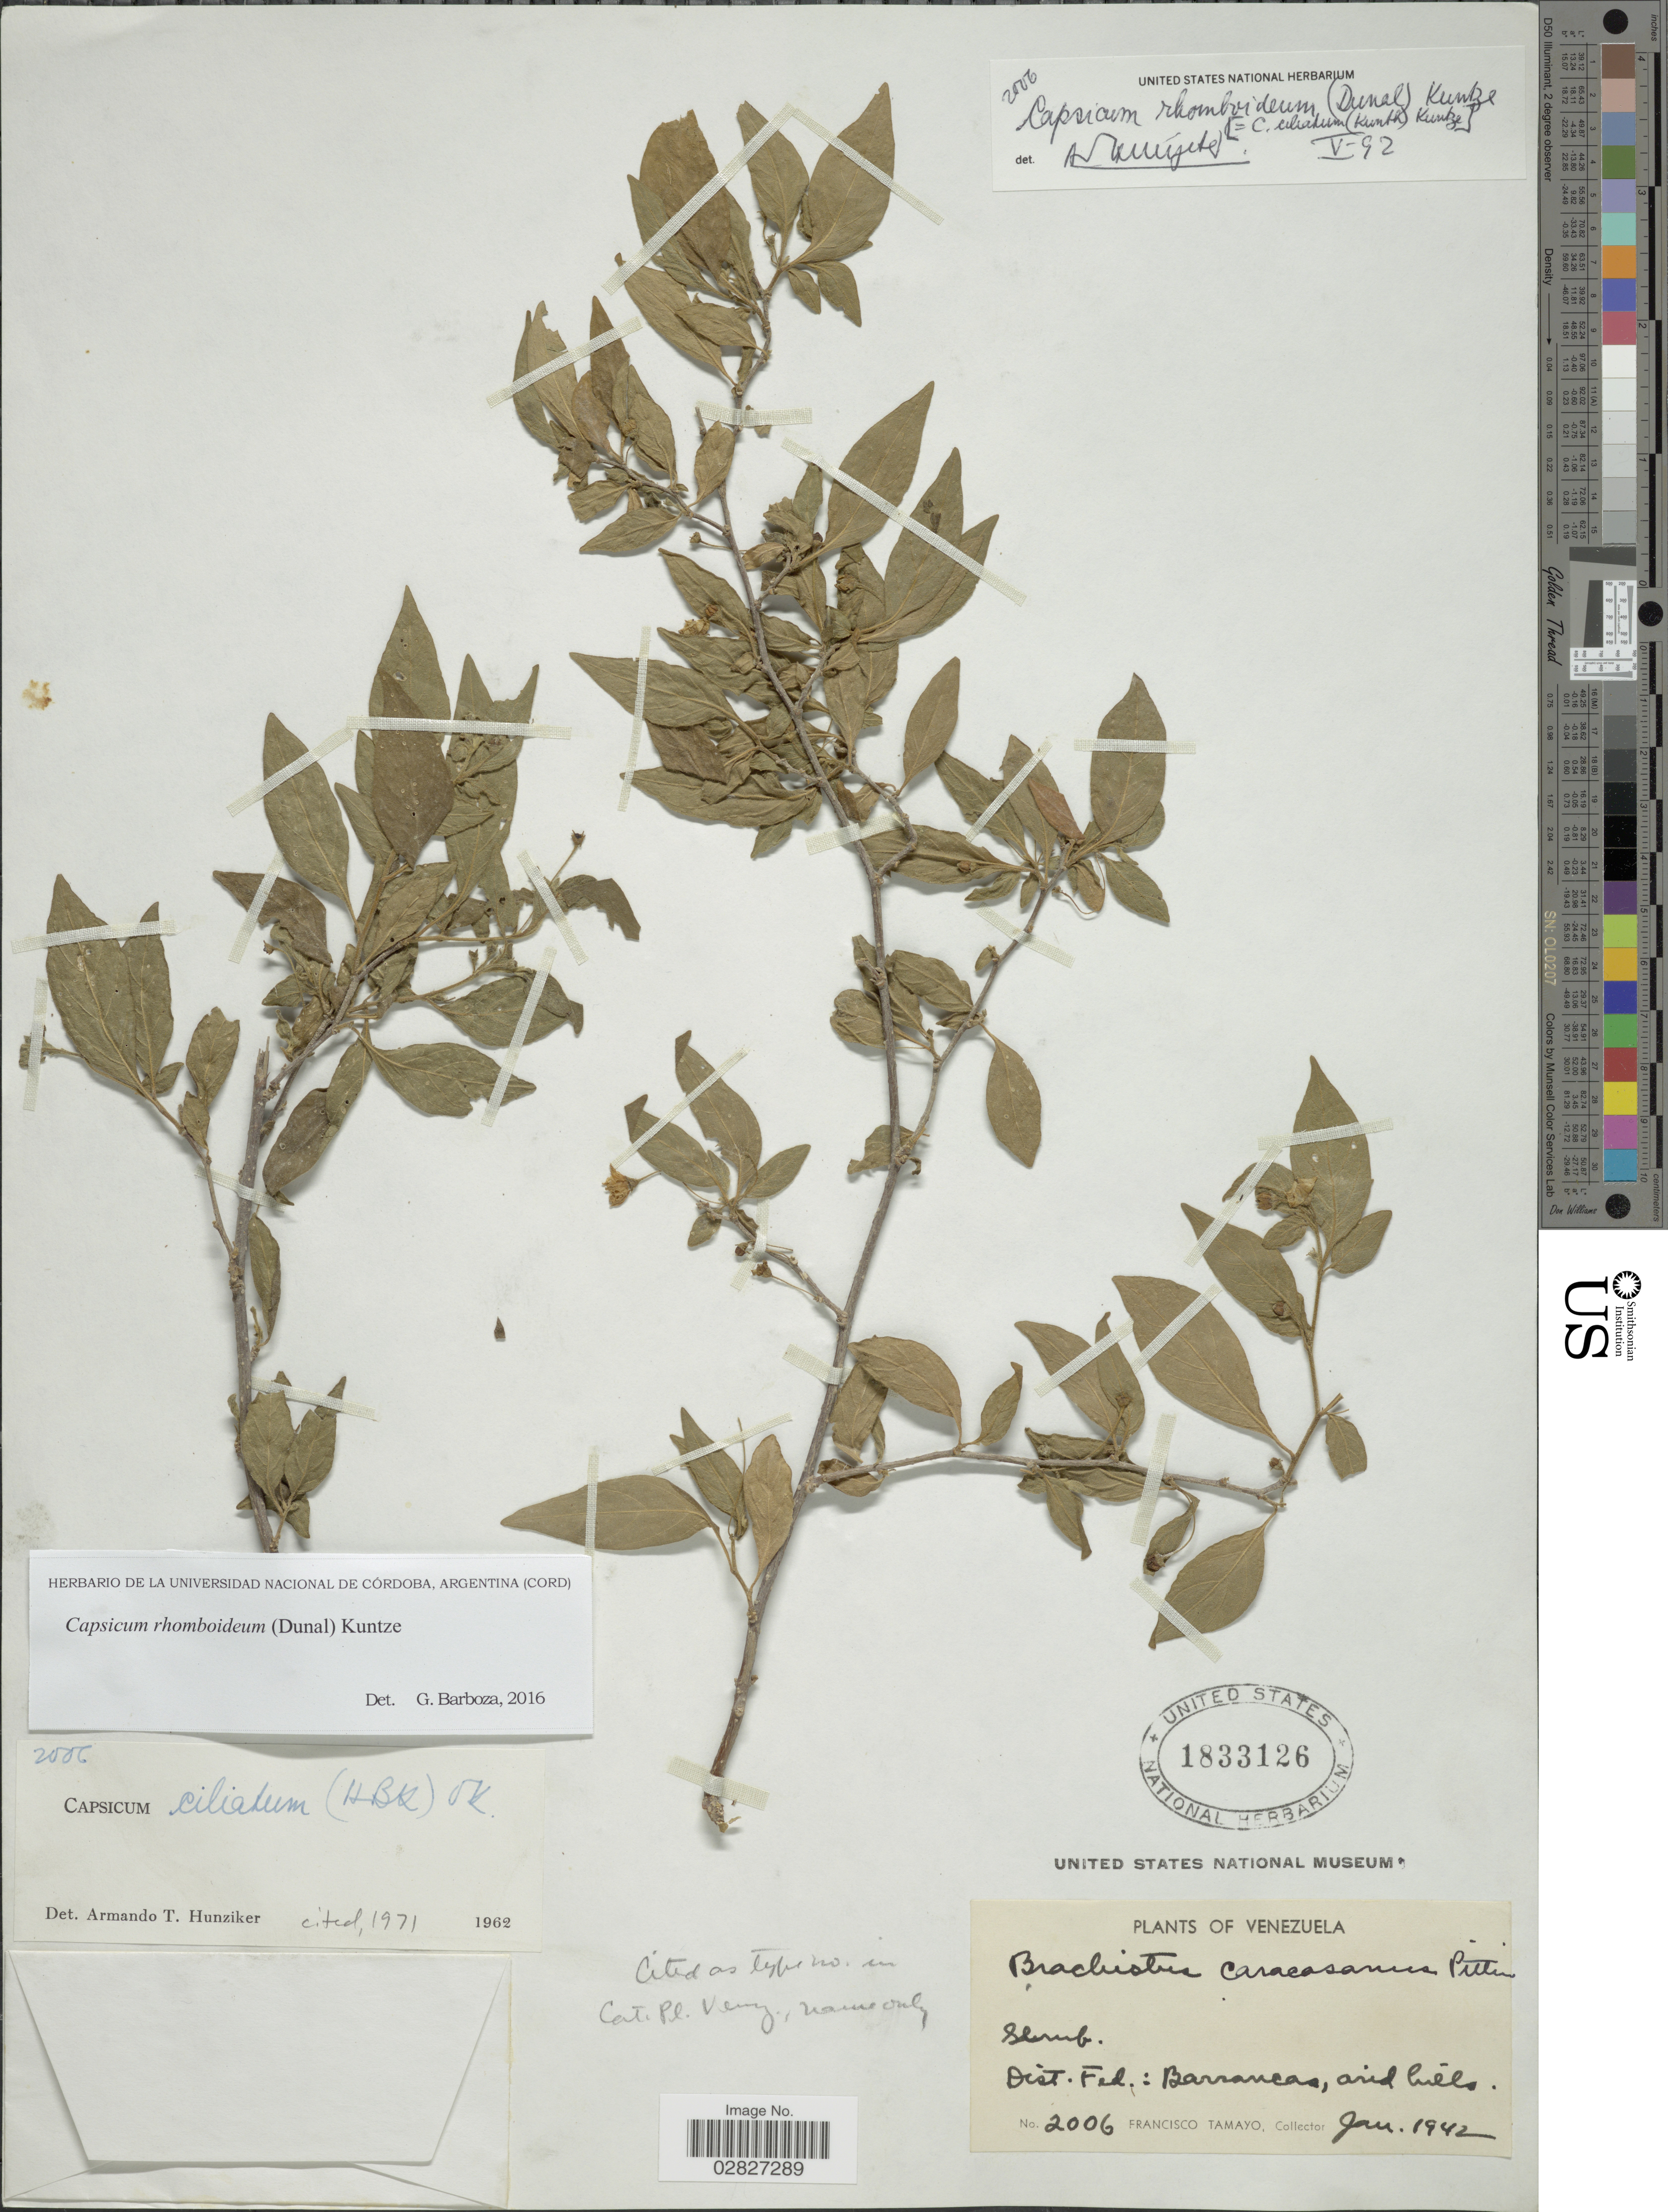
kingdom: Plantae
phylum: Tracheophyta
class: Magnoliopsida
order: Solanales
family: Solanaceae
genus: Capsicum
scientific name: Capsicum rhomboideum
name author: (Humb. & Bonpl. ex Dunal) Kuntze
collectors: F. Tamayo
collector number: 2006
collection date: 1942-01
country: Venezuela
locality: Dist. Fed.: Barrancas, arid hills.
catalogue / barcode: US 1833126